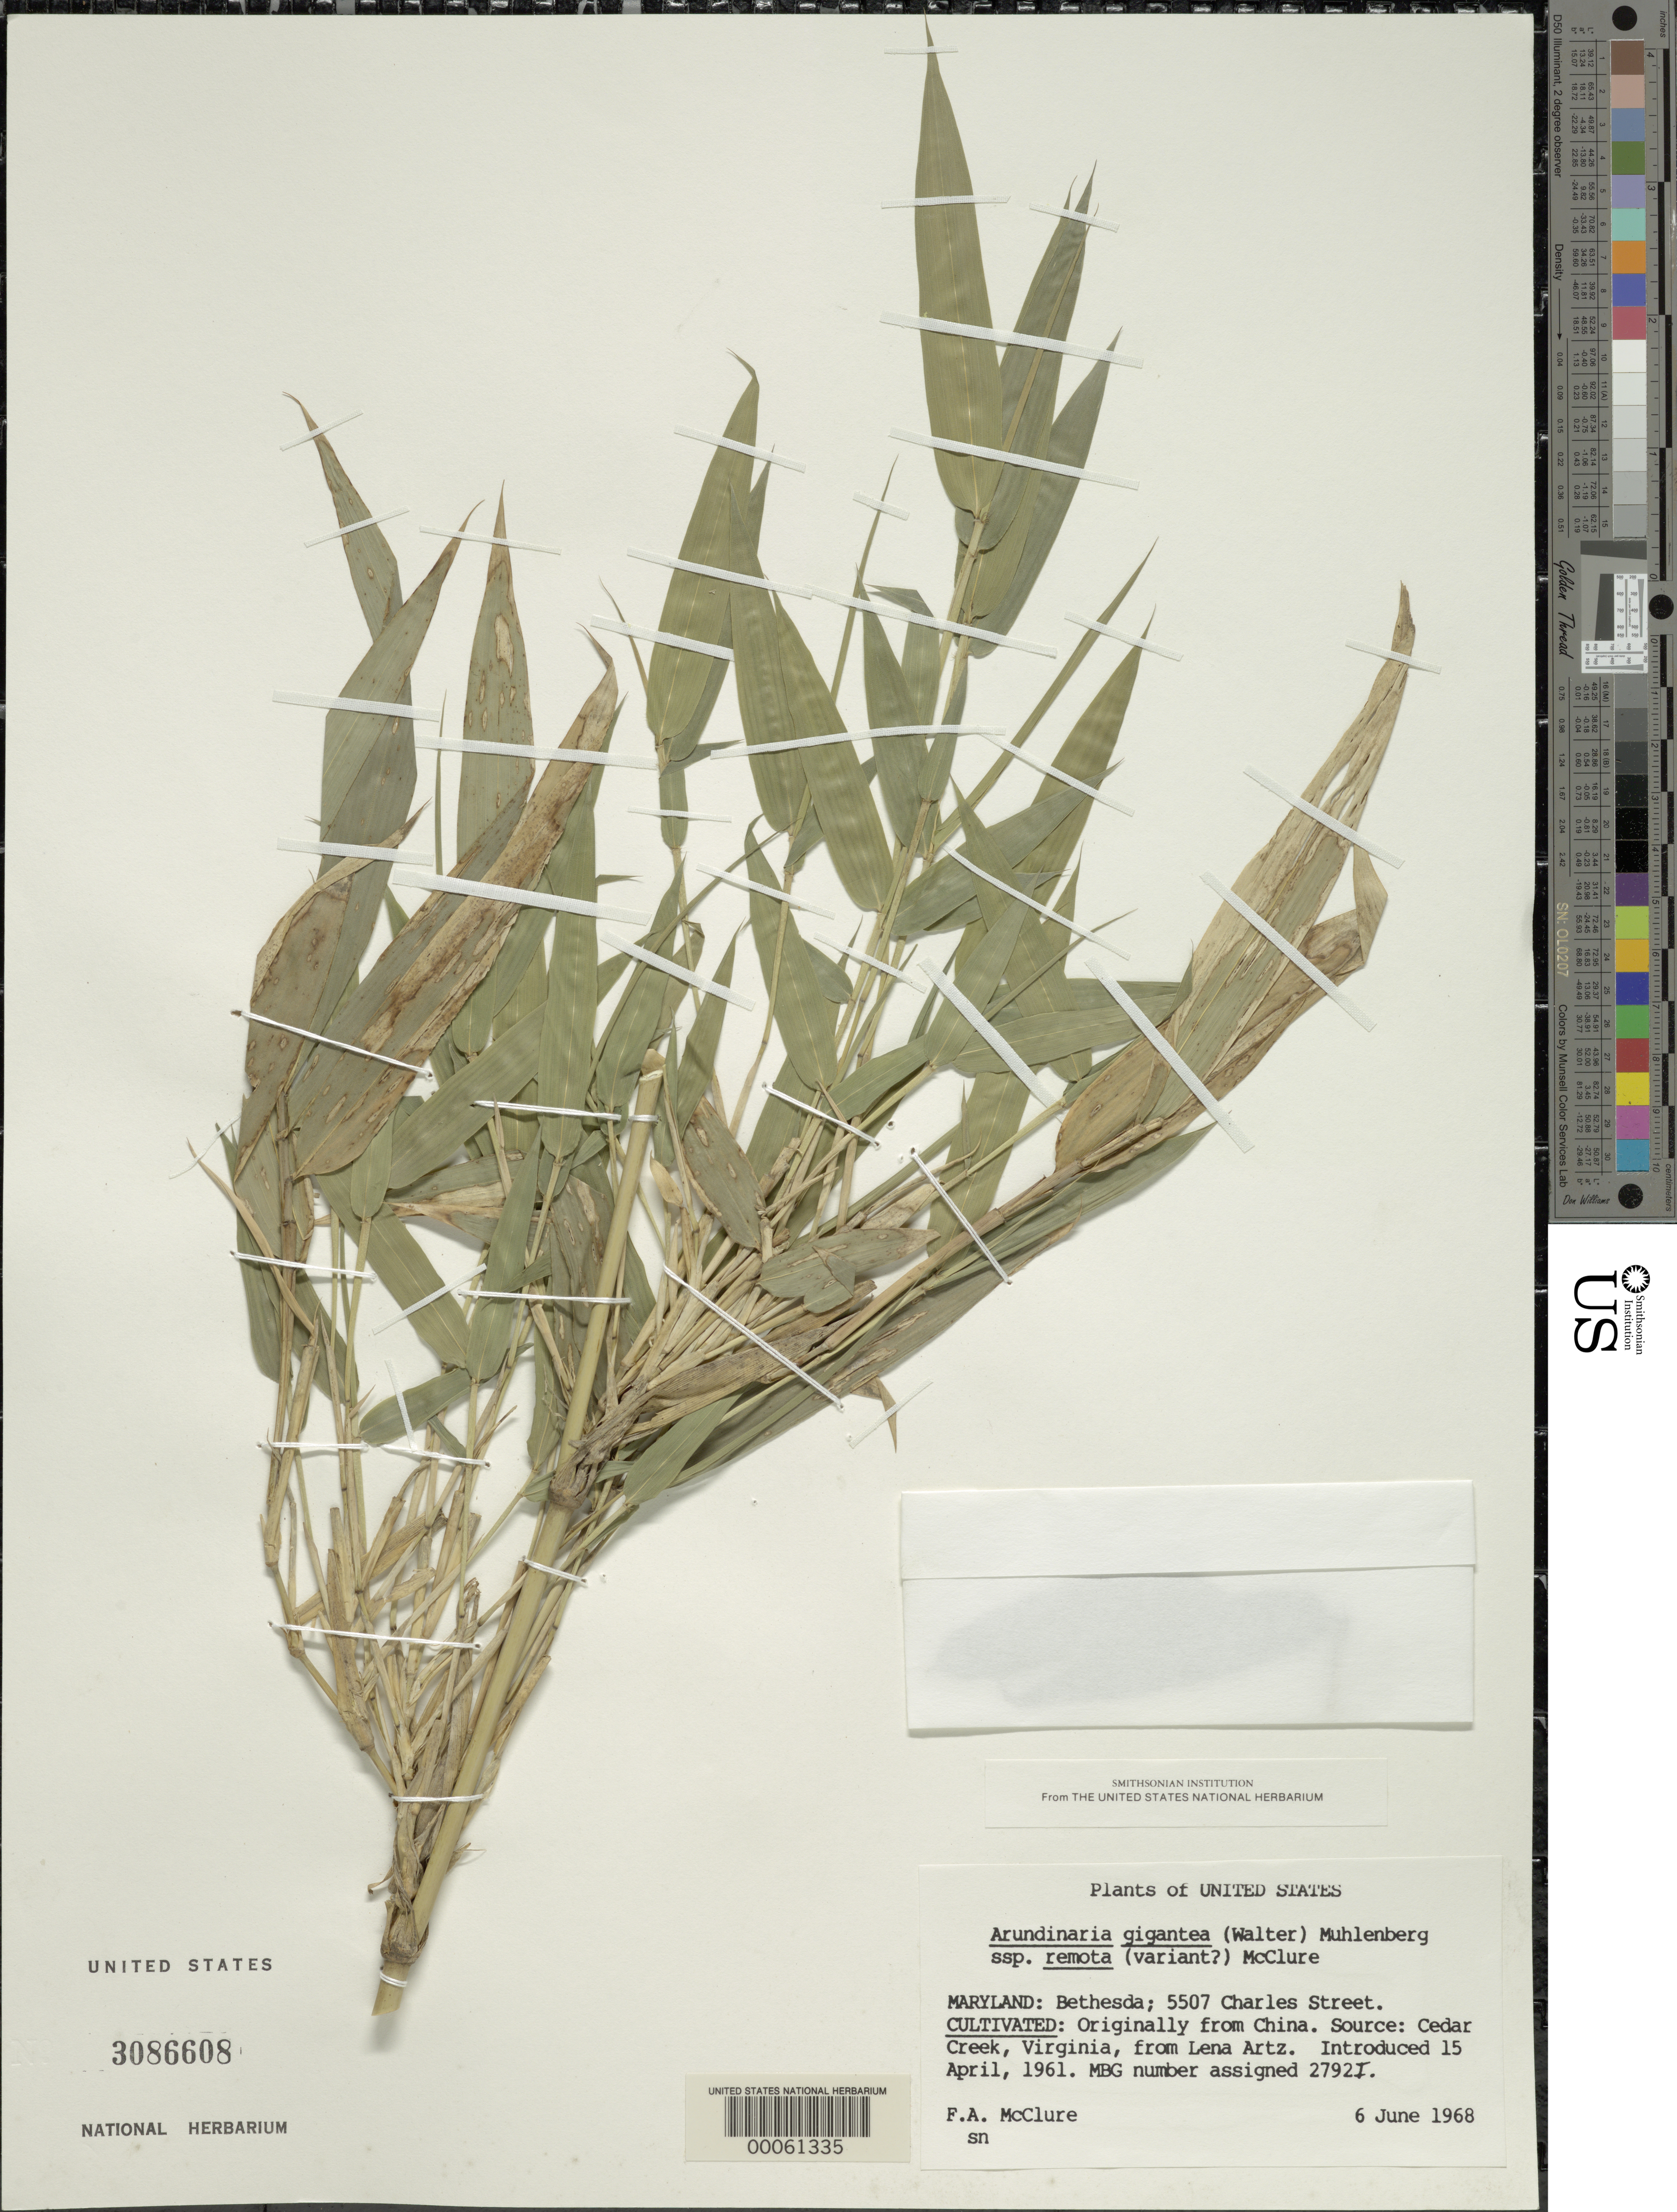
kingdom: Plantae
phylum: Tracheophyta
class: Liliopsida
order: Poales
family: Poaceae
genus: Arundinaria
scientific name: Arundinaria gigantea subsp. remota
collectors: F. A. McClure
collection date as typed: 06 Jun 1968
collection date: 1968-06-06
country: United States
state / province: Maryland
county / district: Montgomery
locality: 5507 Charles Street, Bethesda (McClure's garden)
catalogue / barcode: US 3086608